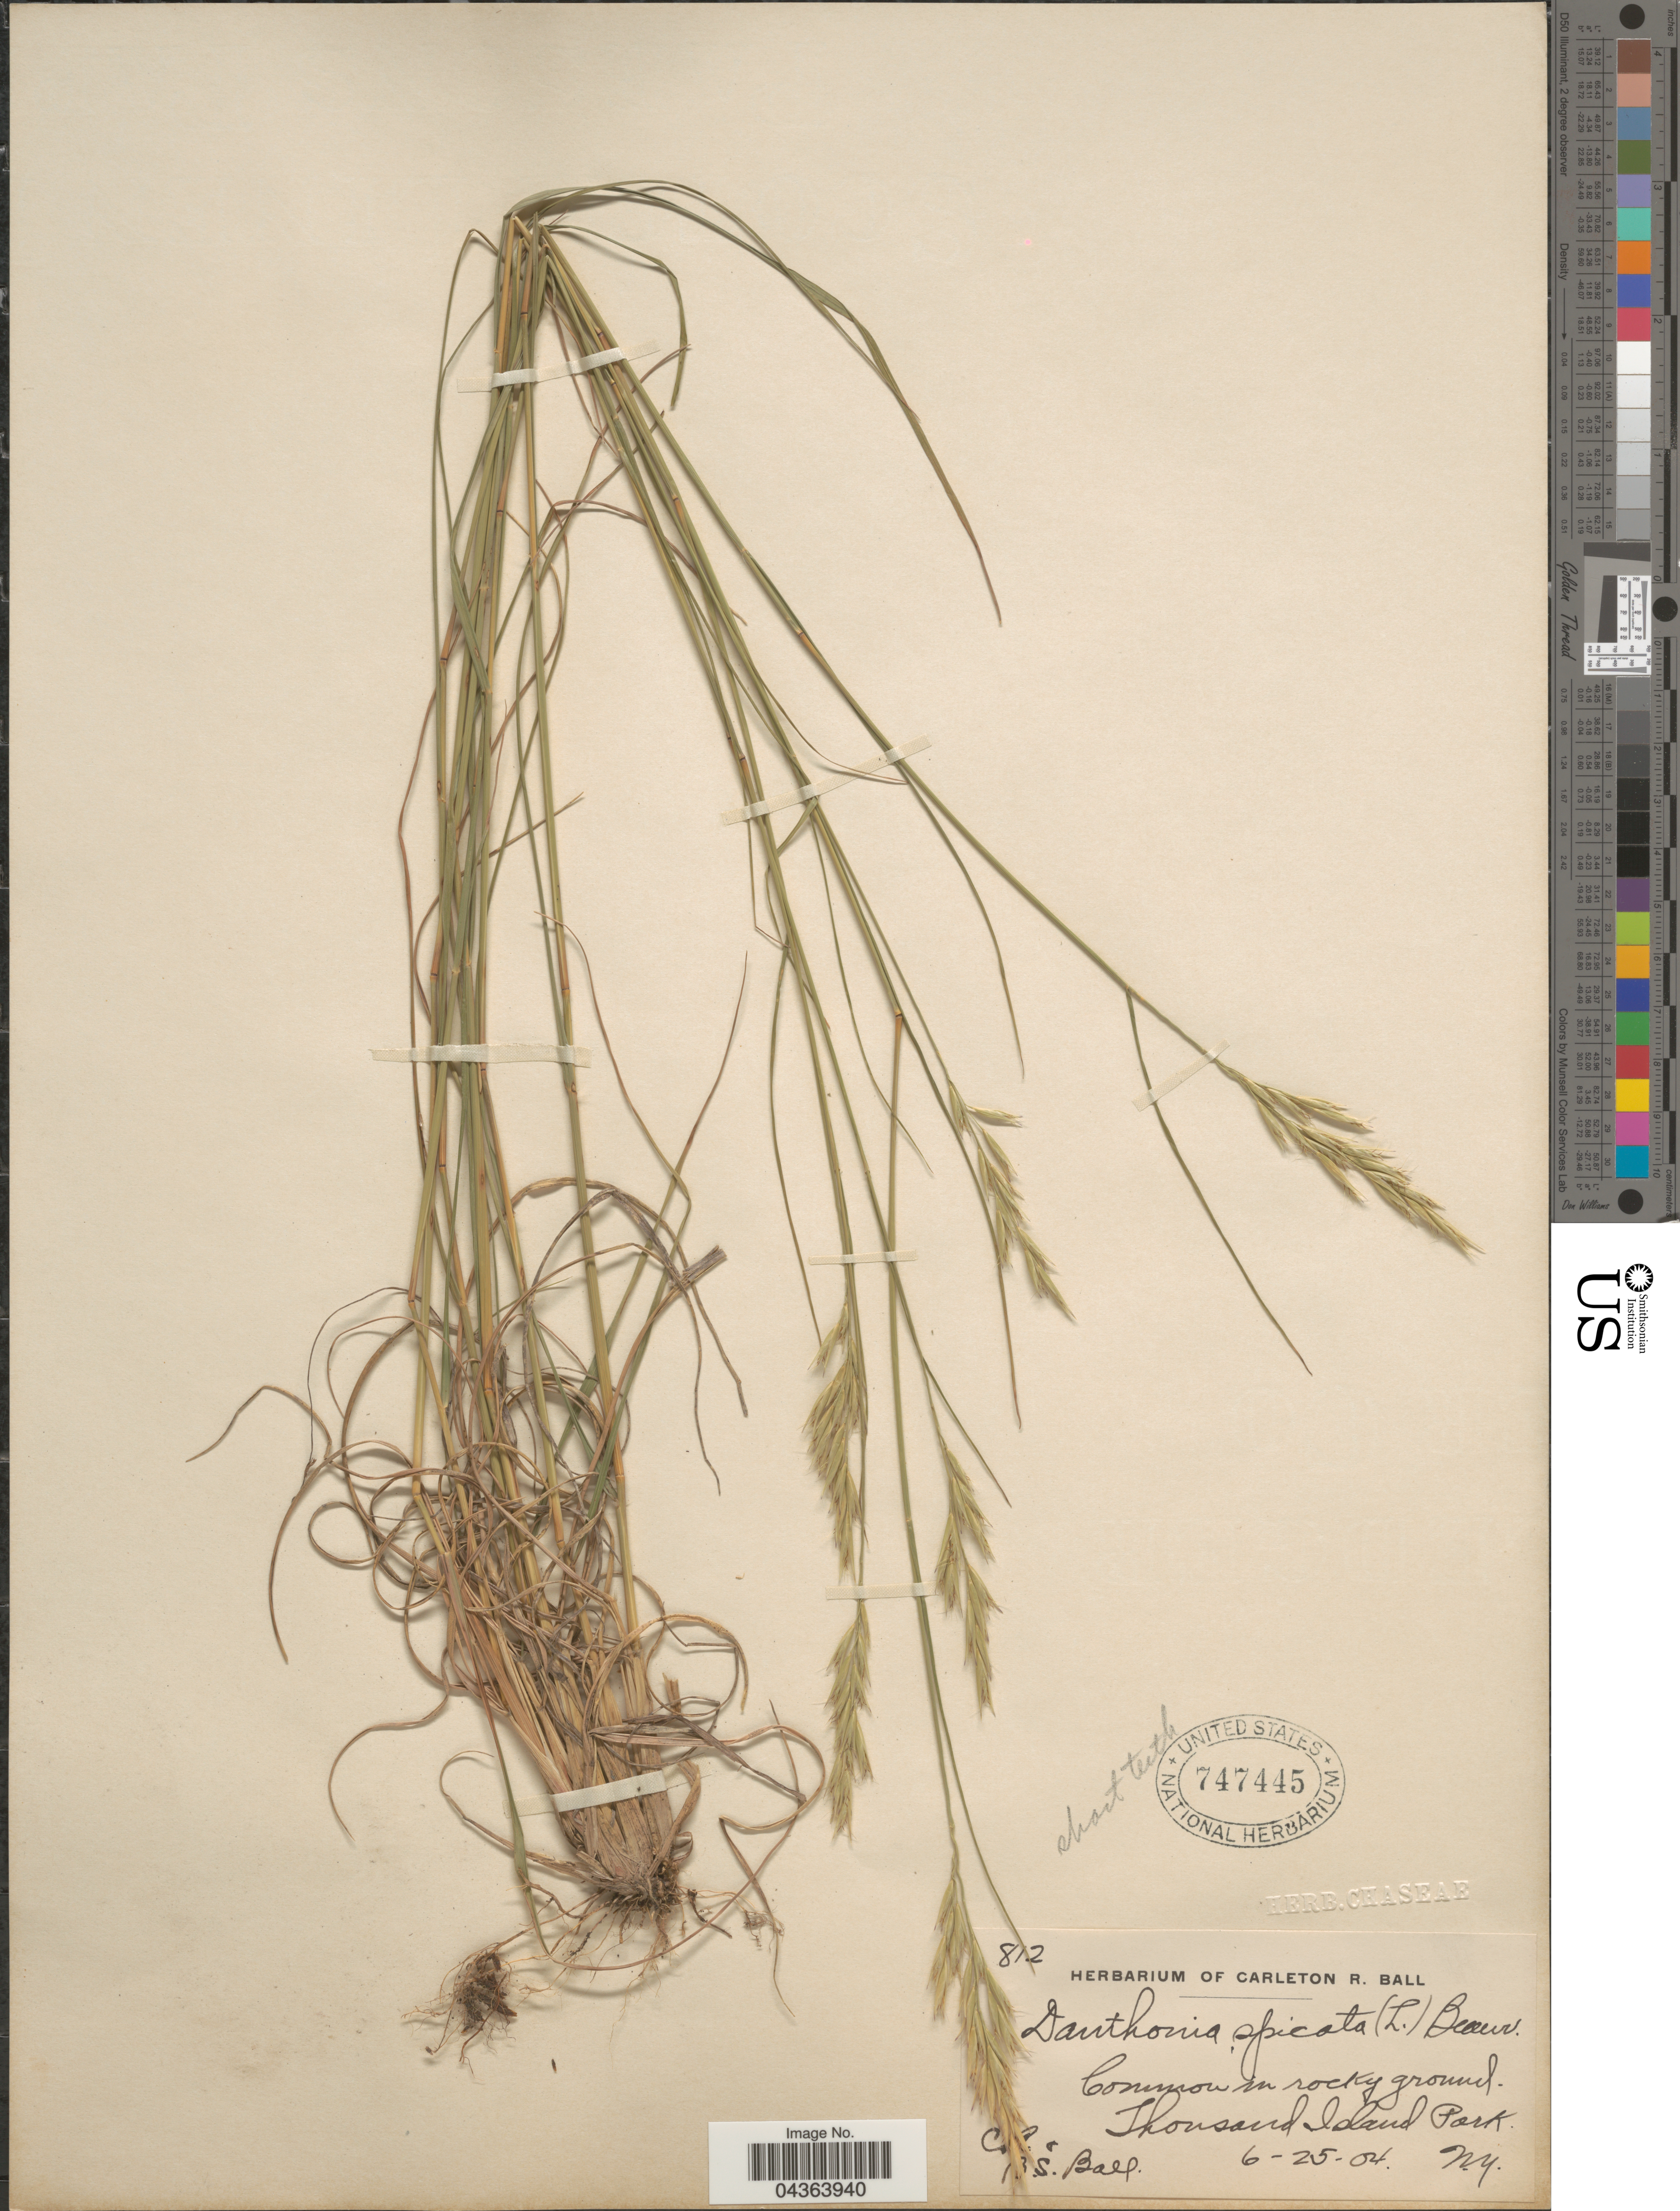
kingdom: Plantae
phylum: Tracheophyta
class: Liliopsida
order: Poales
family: Poaceae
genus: Danthonia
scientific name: Danthonia spicata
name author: (L.) P. Beauv. ex Roem. & Schult.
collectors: C. R. Ball & B. S. Ball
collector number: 812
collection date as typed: Transcribed d/m/y: 25/6/4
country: United States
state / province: New York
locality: Thousand Island Park.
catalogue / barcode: US 747445